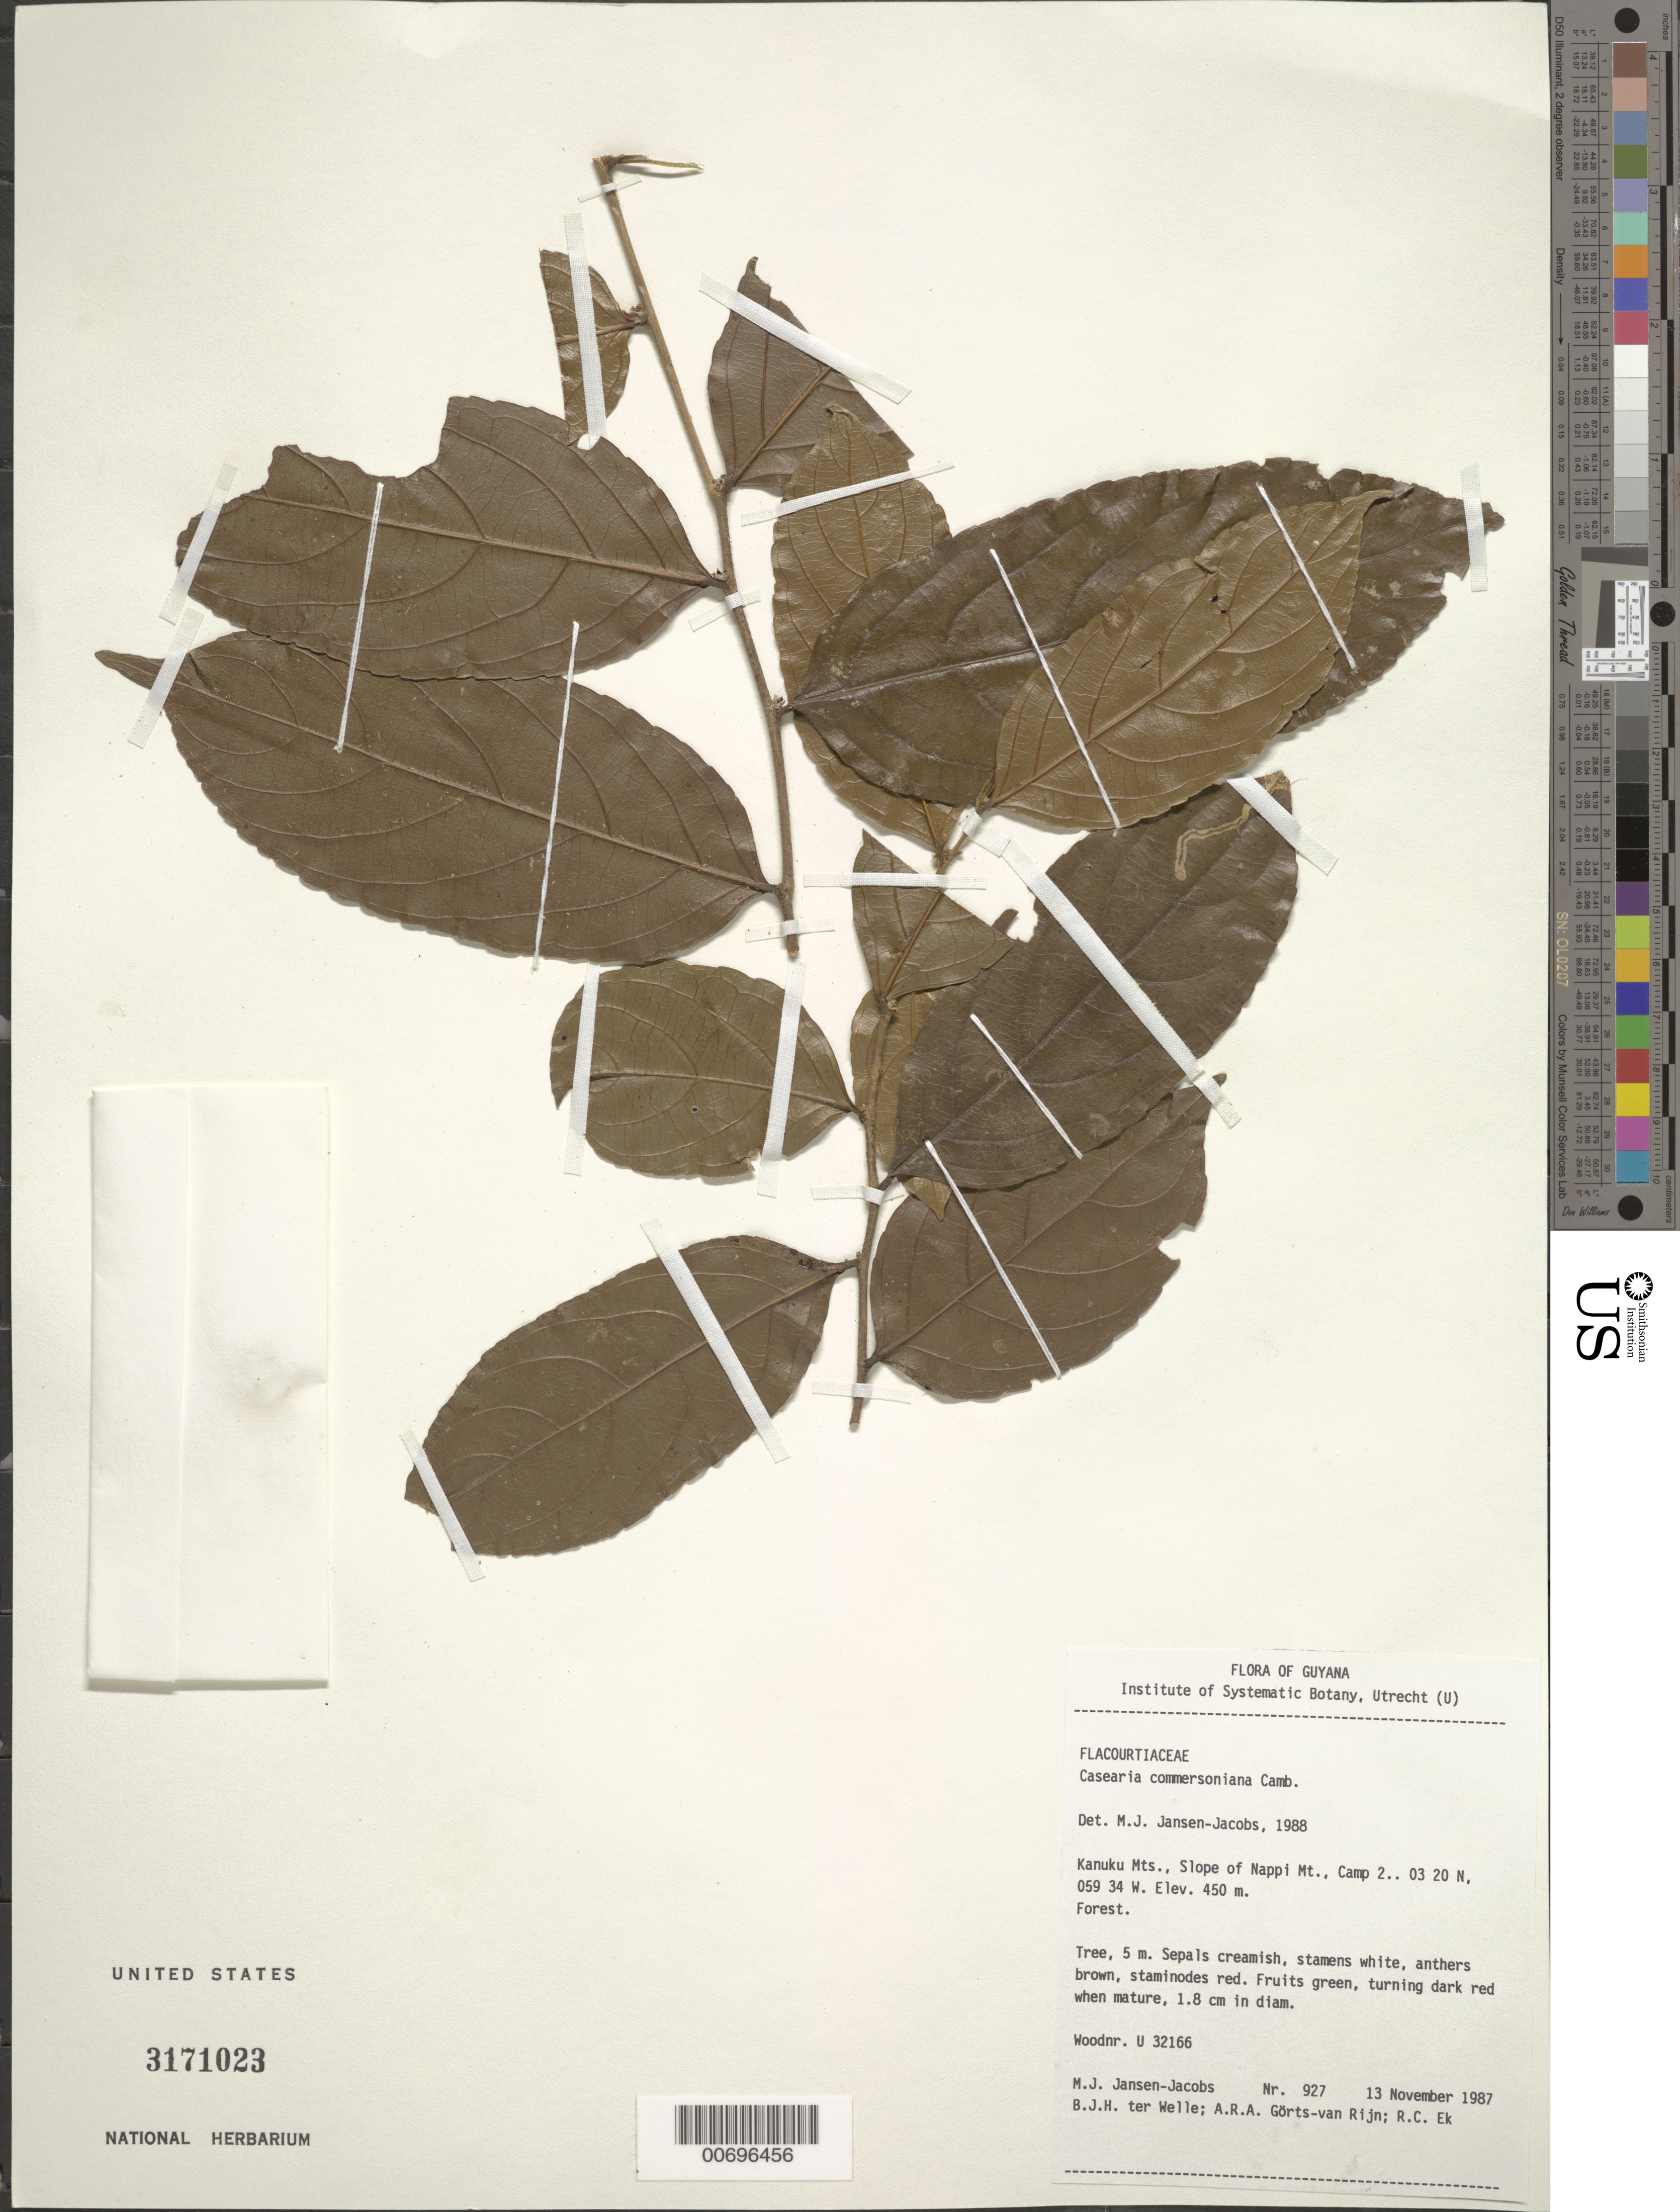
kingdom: Plantae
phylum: Tracheophyta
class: Magnoliopsida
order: Malpighiales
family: Salicaceae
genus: Piparea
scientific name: Piparea dentata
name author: Aubl.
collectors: M. J. Jansen-Jacobs, B. Welle, A. .R. A. Görts-van Rijn & R. C. Ek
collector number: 927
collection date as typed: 13-Nov-87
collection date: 1987-11-13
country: Guyana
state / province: U. Takutu-U. Essequibo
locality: Kanuku Mts., Nappi Mt., camp 2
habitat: Forest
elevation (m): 450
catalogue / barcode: US 3171023